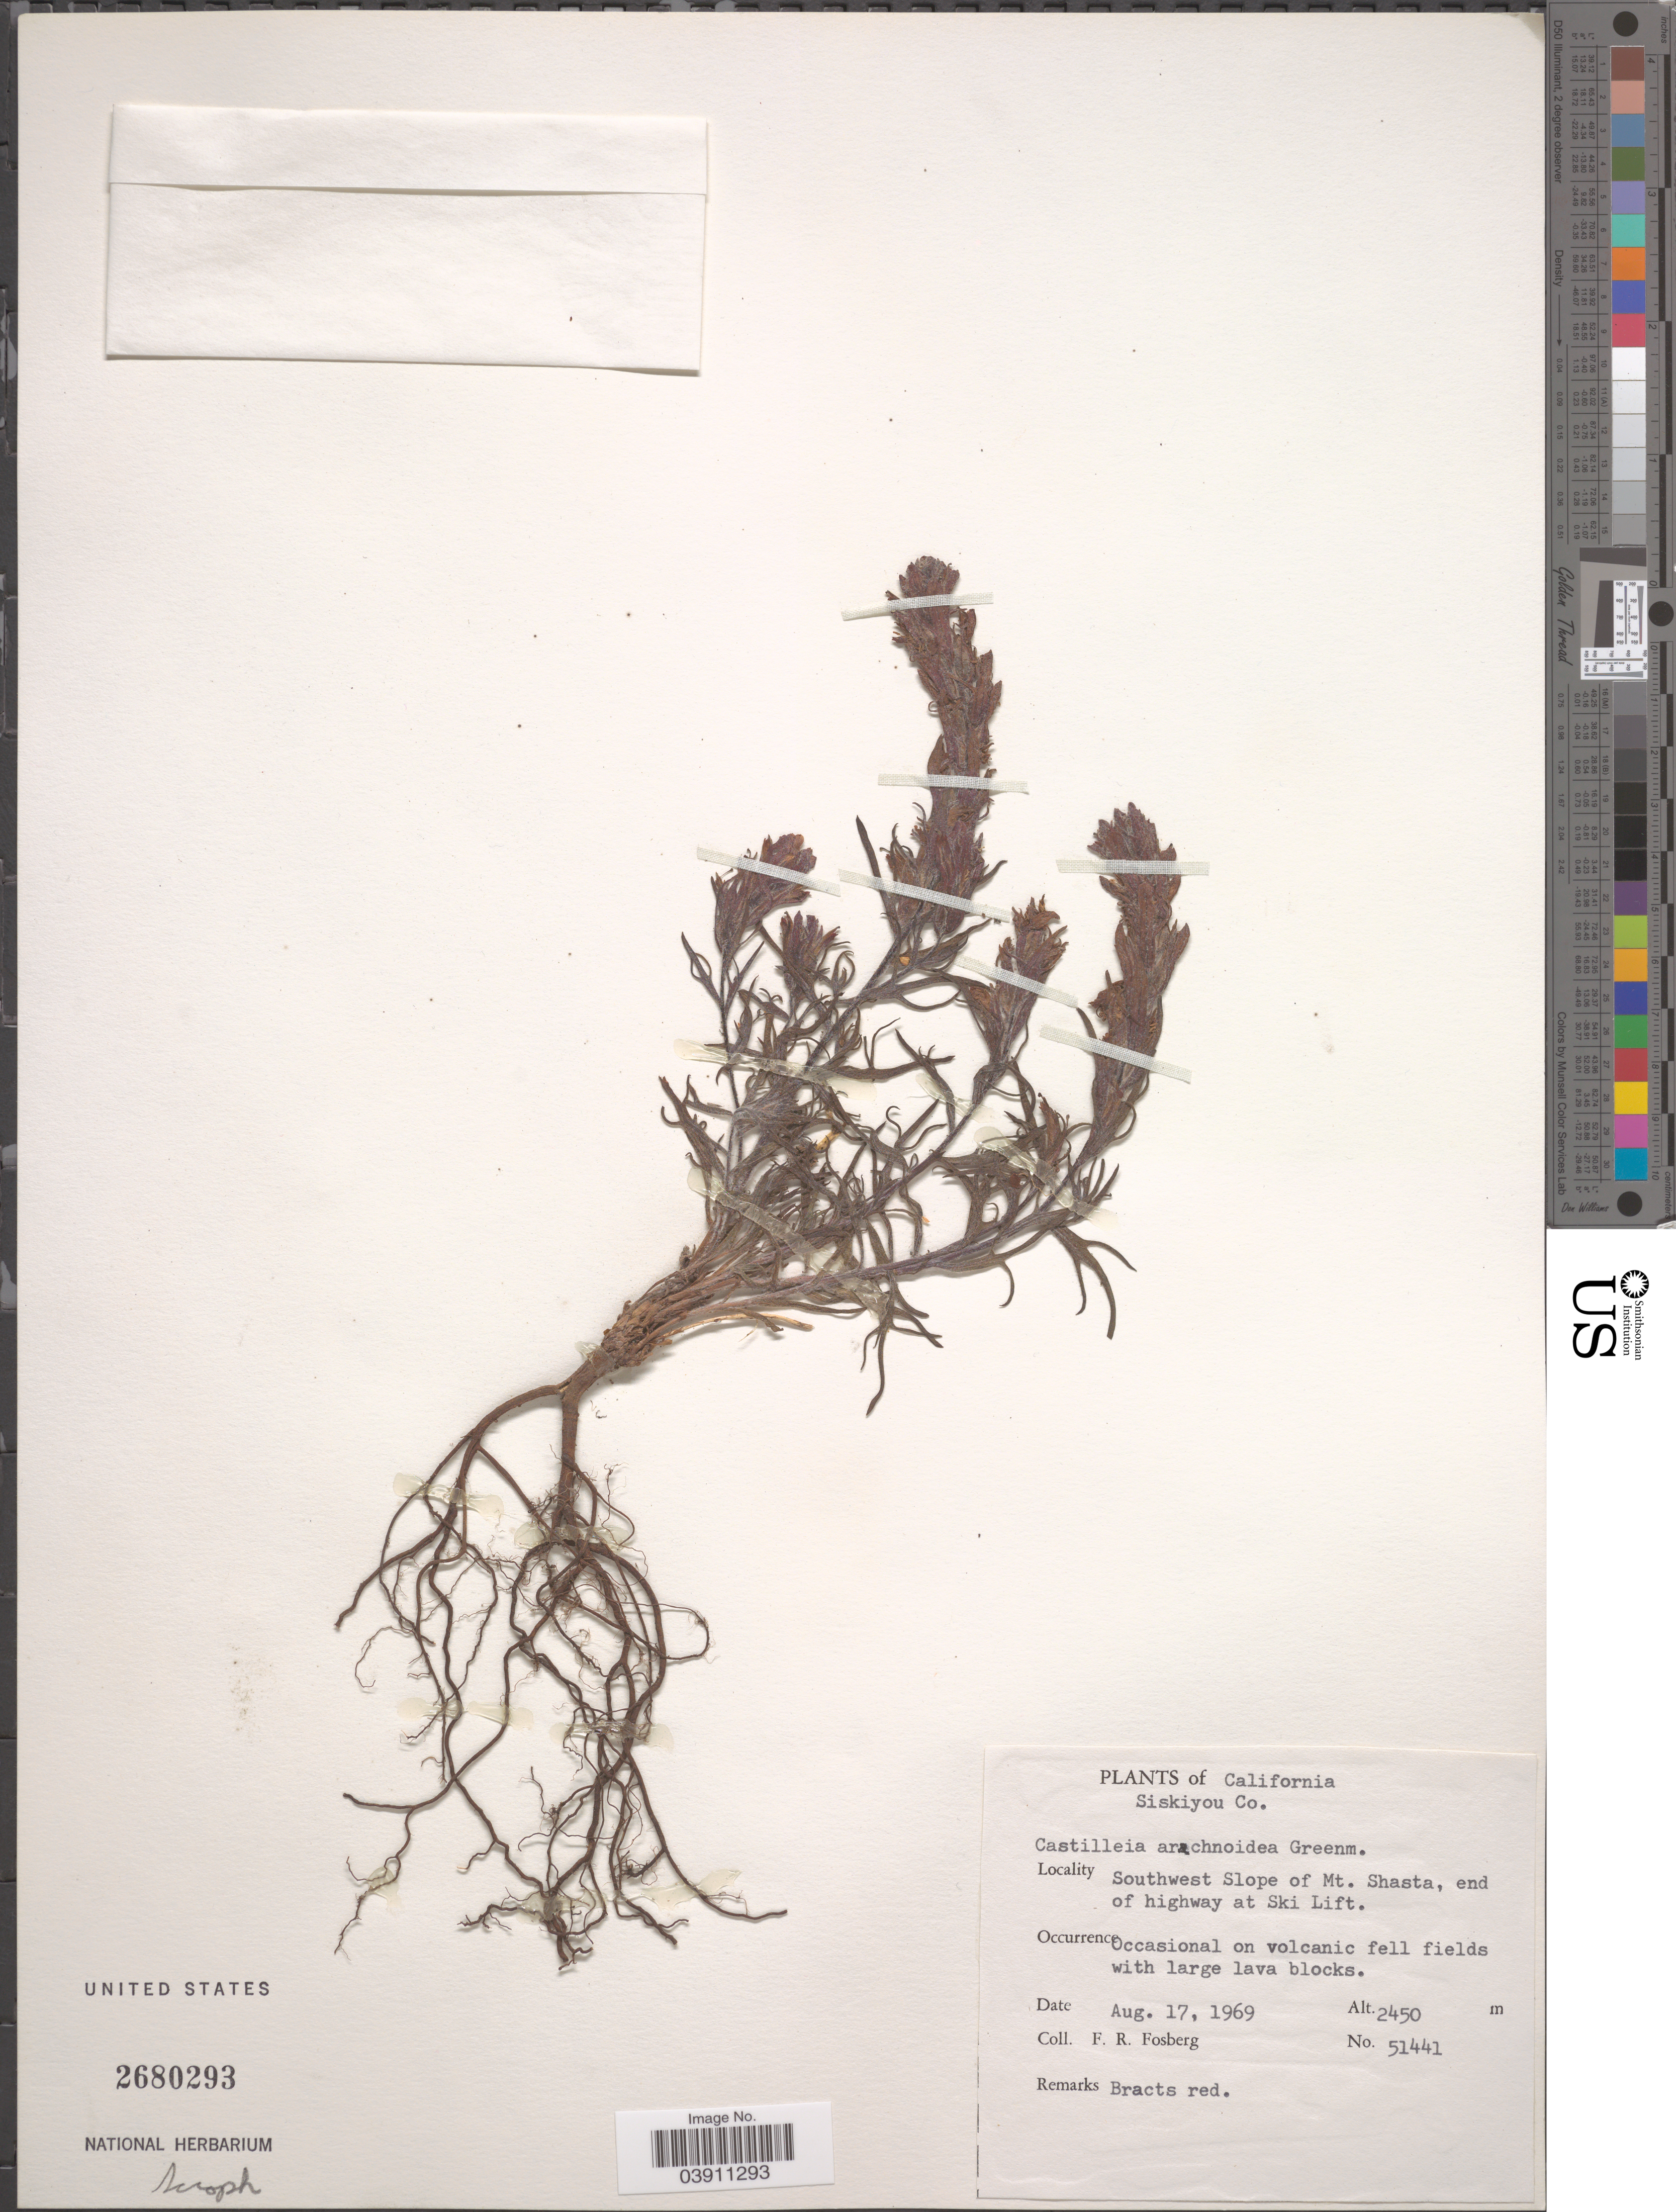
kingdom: Plantae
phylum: Tracheophyta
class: Magnoliopsida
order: Lamiales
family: Orobanchaceae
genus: Castilleja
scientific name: Castilleja arachnoidea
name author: Greenm.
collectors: F. R. Fosberg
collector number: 51441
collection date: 1969-08-17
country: United States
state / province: California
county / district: Siskiyou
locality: Siskiyou Co. Southwest Slope of Mt. Shasta, end of highway at Ski Lift.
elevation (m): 2450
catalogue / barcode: US 2680293